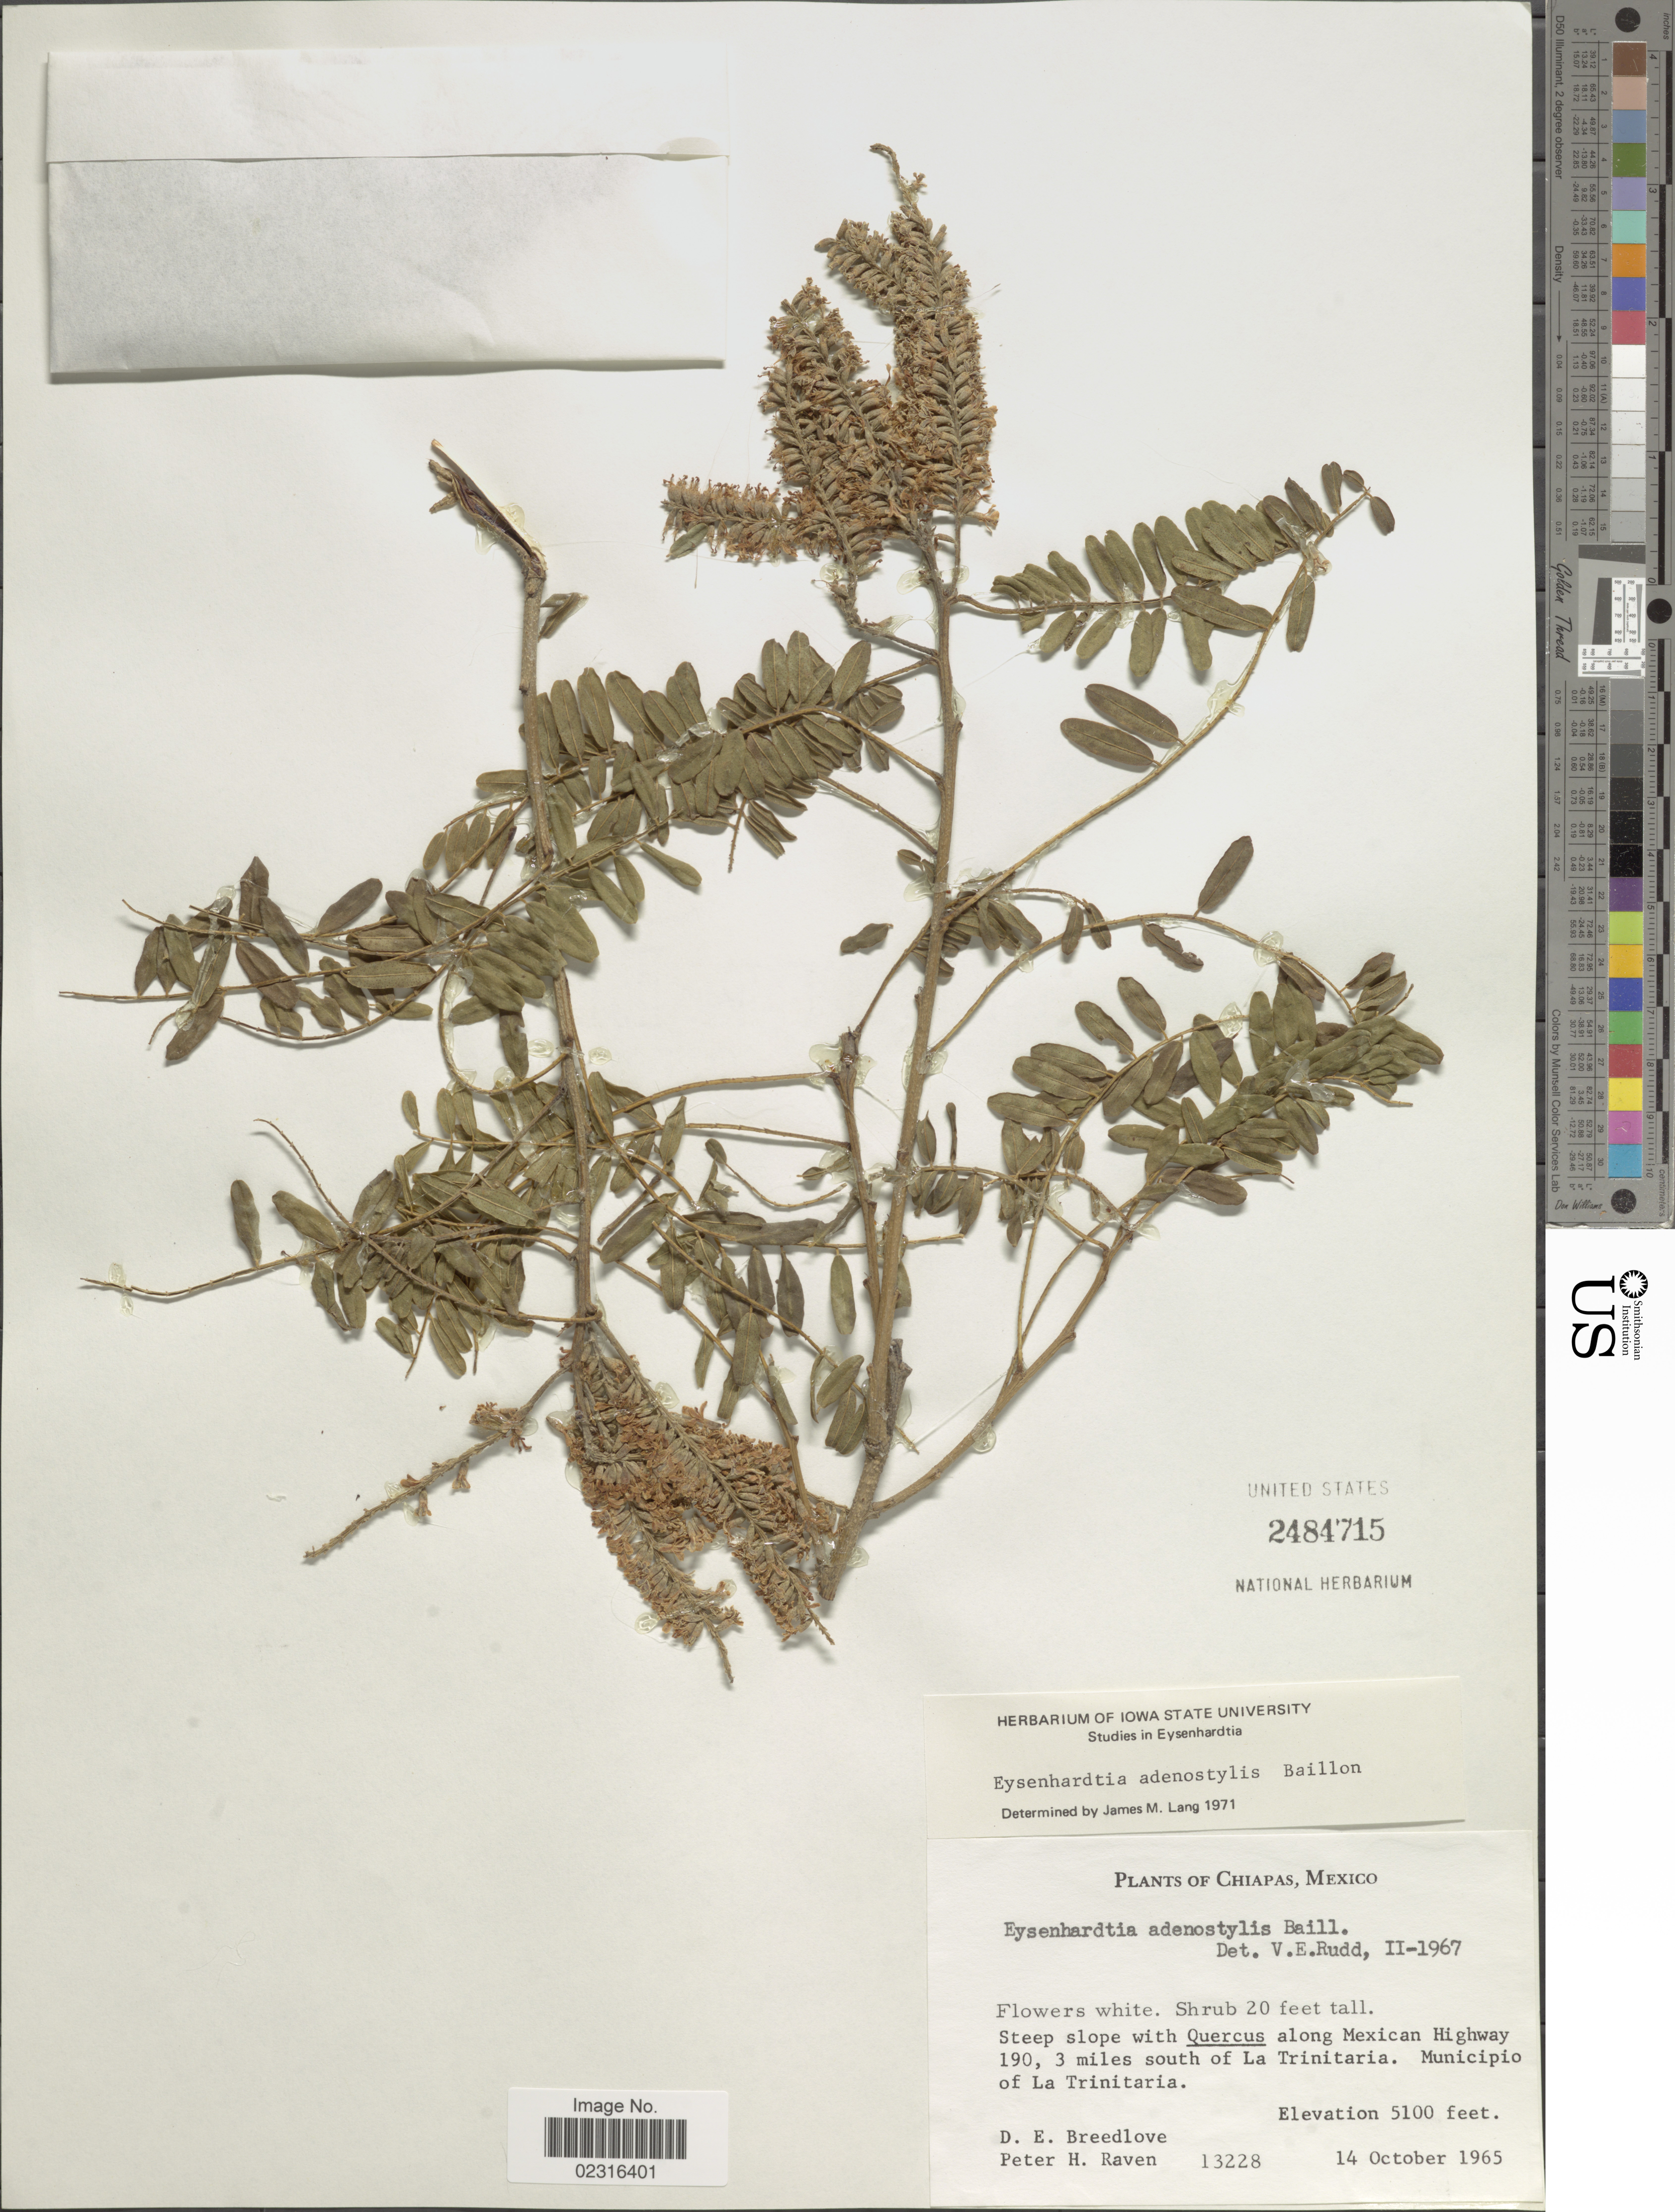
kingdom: Plantae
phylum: Tracheophyta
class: Magnoliopsida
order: Fabales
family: Fabaceae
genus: Eysenhardtia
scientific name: Eysenhardtia adenostylis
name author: Baill.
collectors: D. E. Breedlove & P. Raven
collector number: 13228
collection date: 1965-10-14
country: Mexico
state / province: Chiapas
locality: Steep slope along Mexican Highway 190, 3 miles south of La Trinitaria, Municipio of La Trinitaria.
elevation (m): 1554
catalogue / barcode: US 2484715